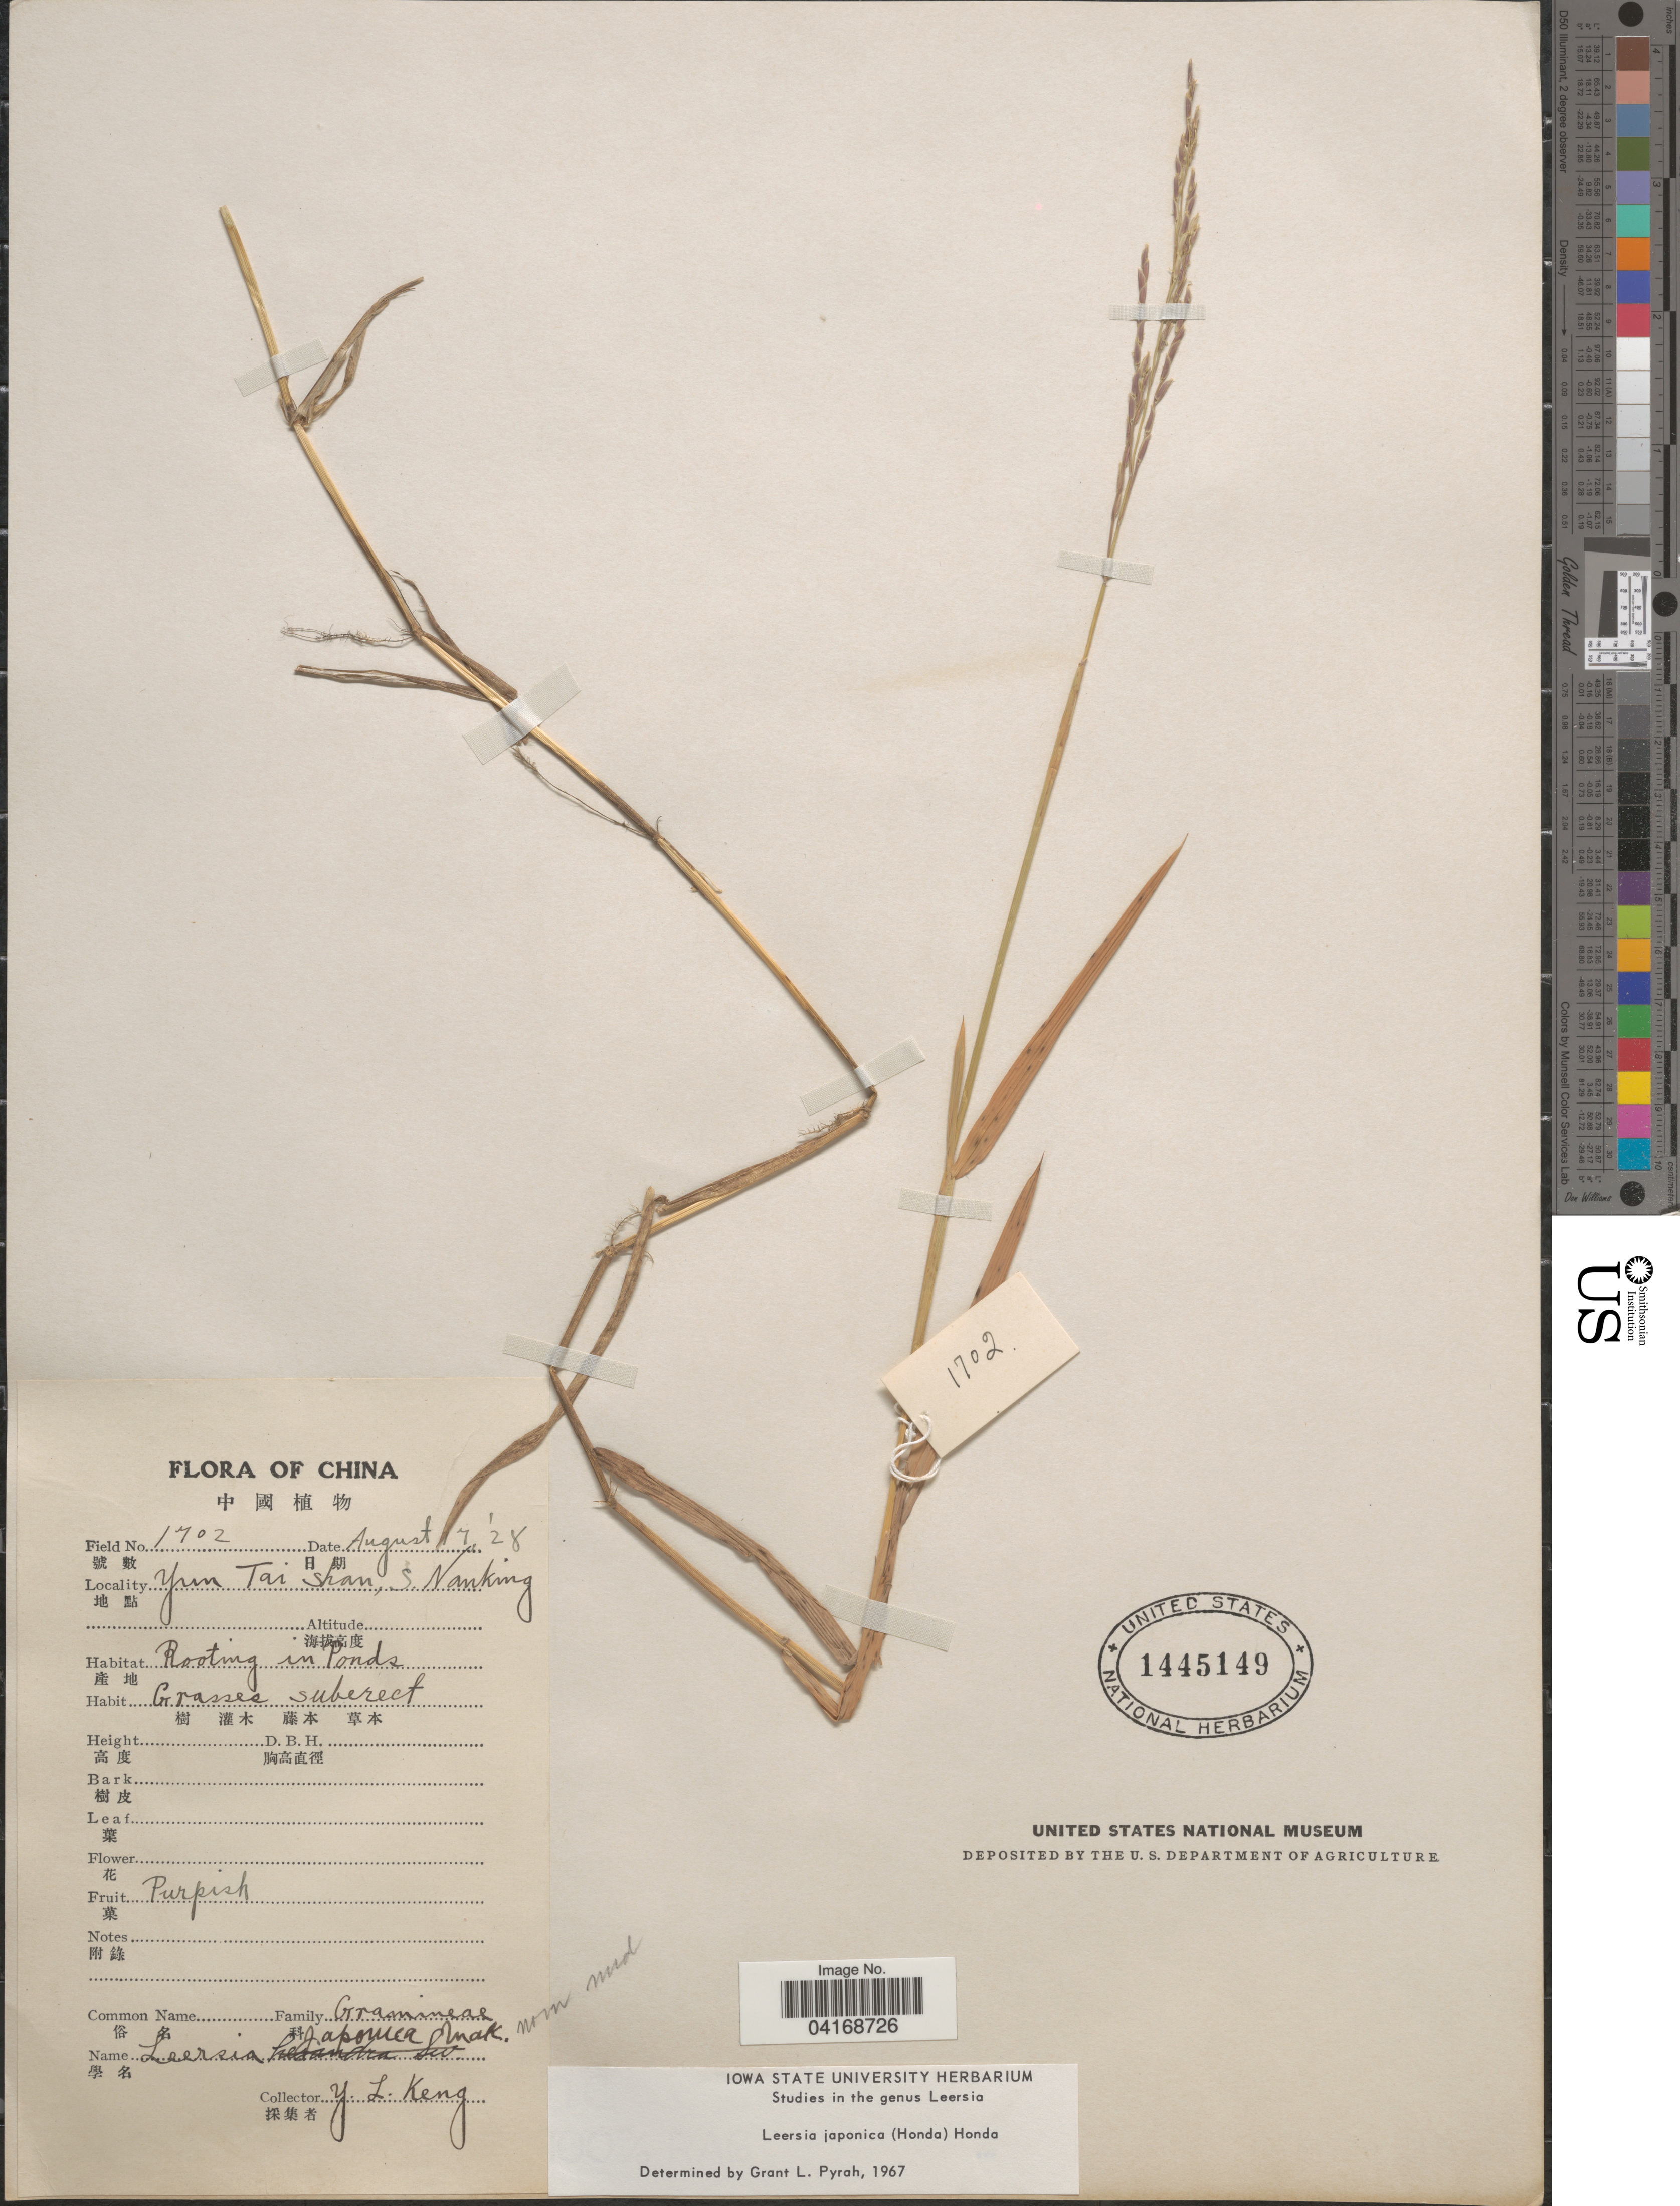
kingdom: Plantae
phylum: Tracheophyta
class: Liliopsida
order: Poales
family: Poaceae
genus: Leersia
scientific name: Leersia japonica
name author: (Makino ex Honda) Honda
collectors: Y. L. Keng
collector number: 1702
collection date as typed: Transcribed d/m/y: 7/8/28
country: China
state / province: Jiangsu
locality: Yun Tai Shan, S. Nanking.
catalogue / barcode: US 1445149